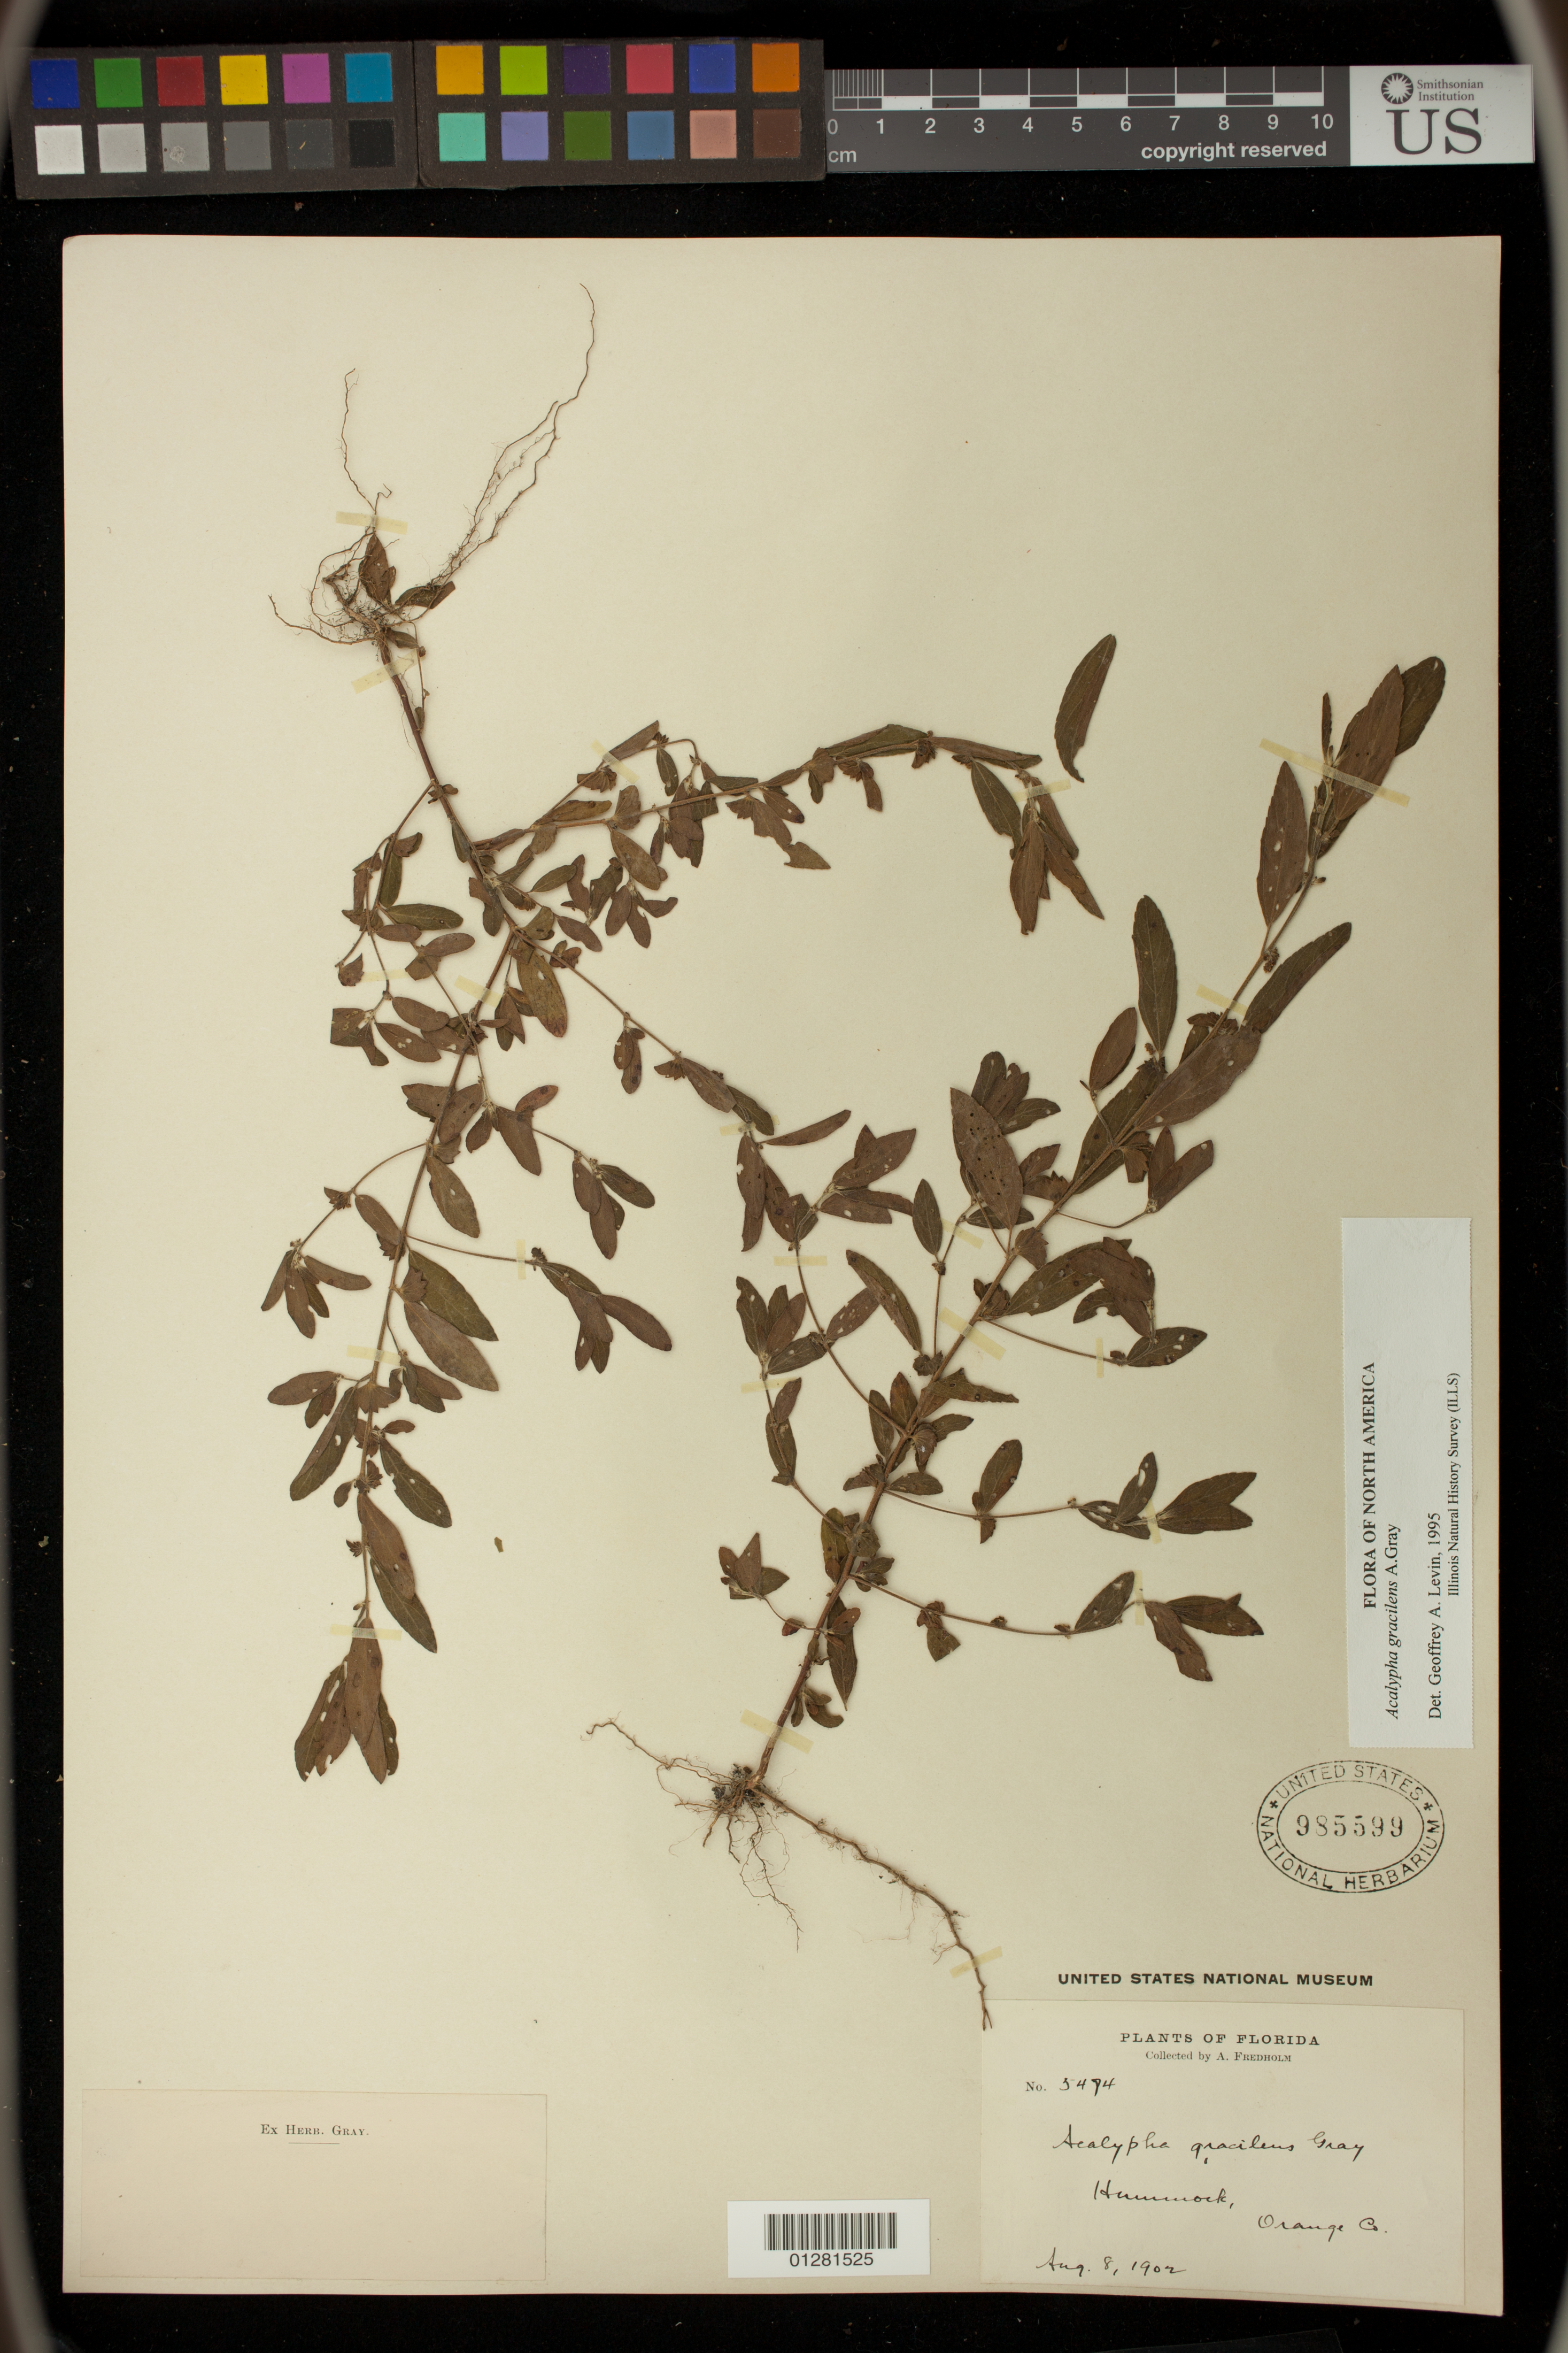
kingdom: Plantae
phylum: Tracheophyta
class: Magnoliopsida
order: Malpighiales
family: Euphorbiaceae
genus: Acalypha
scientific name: Acalypha gracilens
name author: A. Gray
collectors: A. J. Fredholm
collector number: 5484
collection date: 1902-08-08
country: United States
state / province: Florida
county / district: Orange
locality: Hammock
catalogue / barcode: US 985599